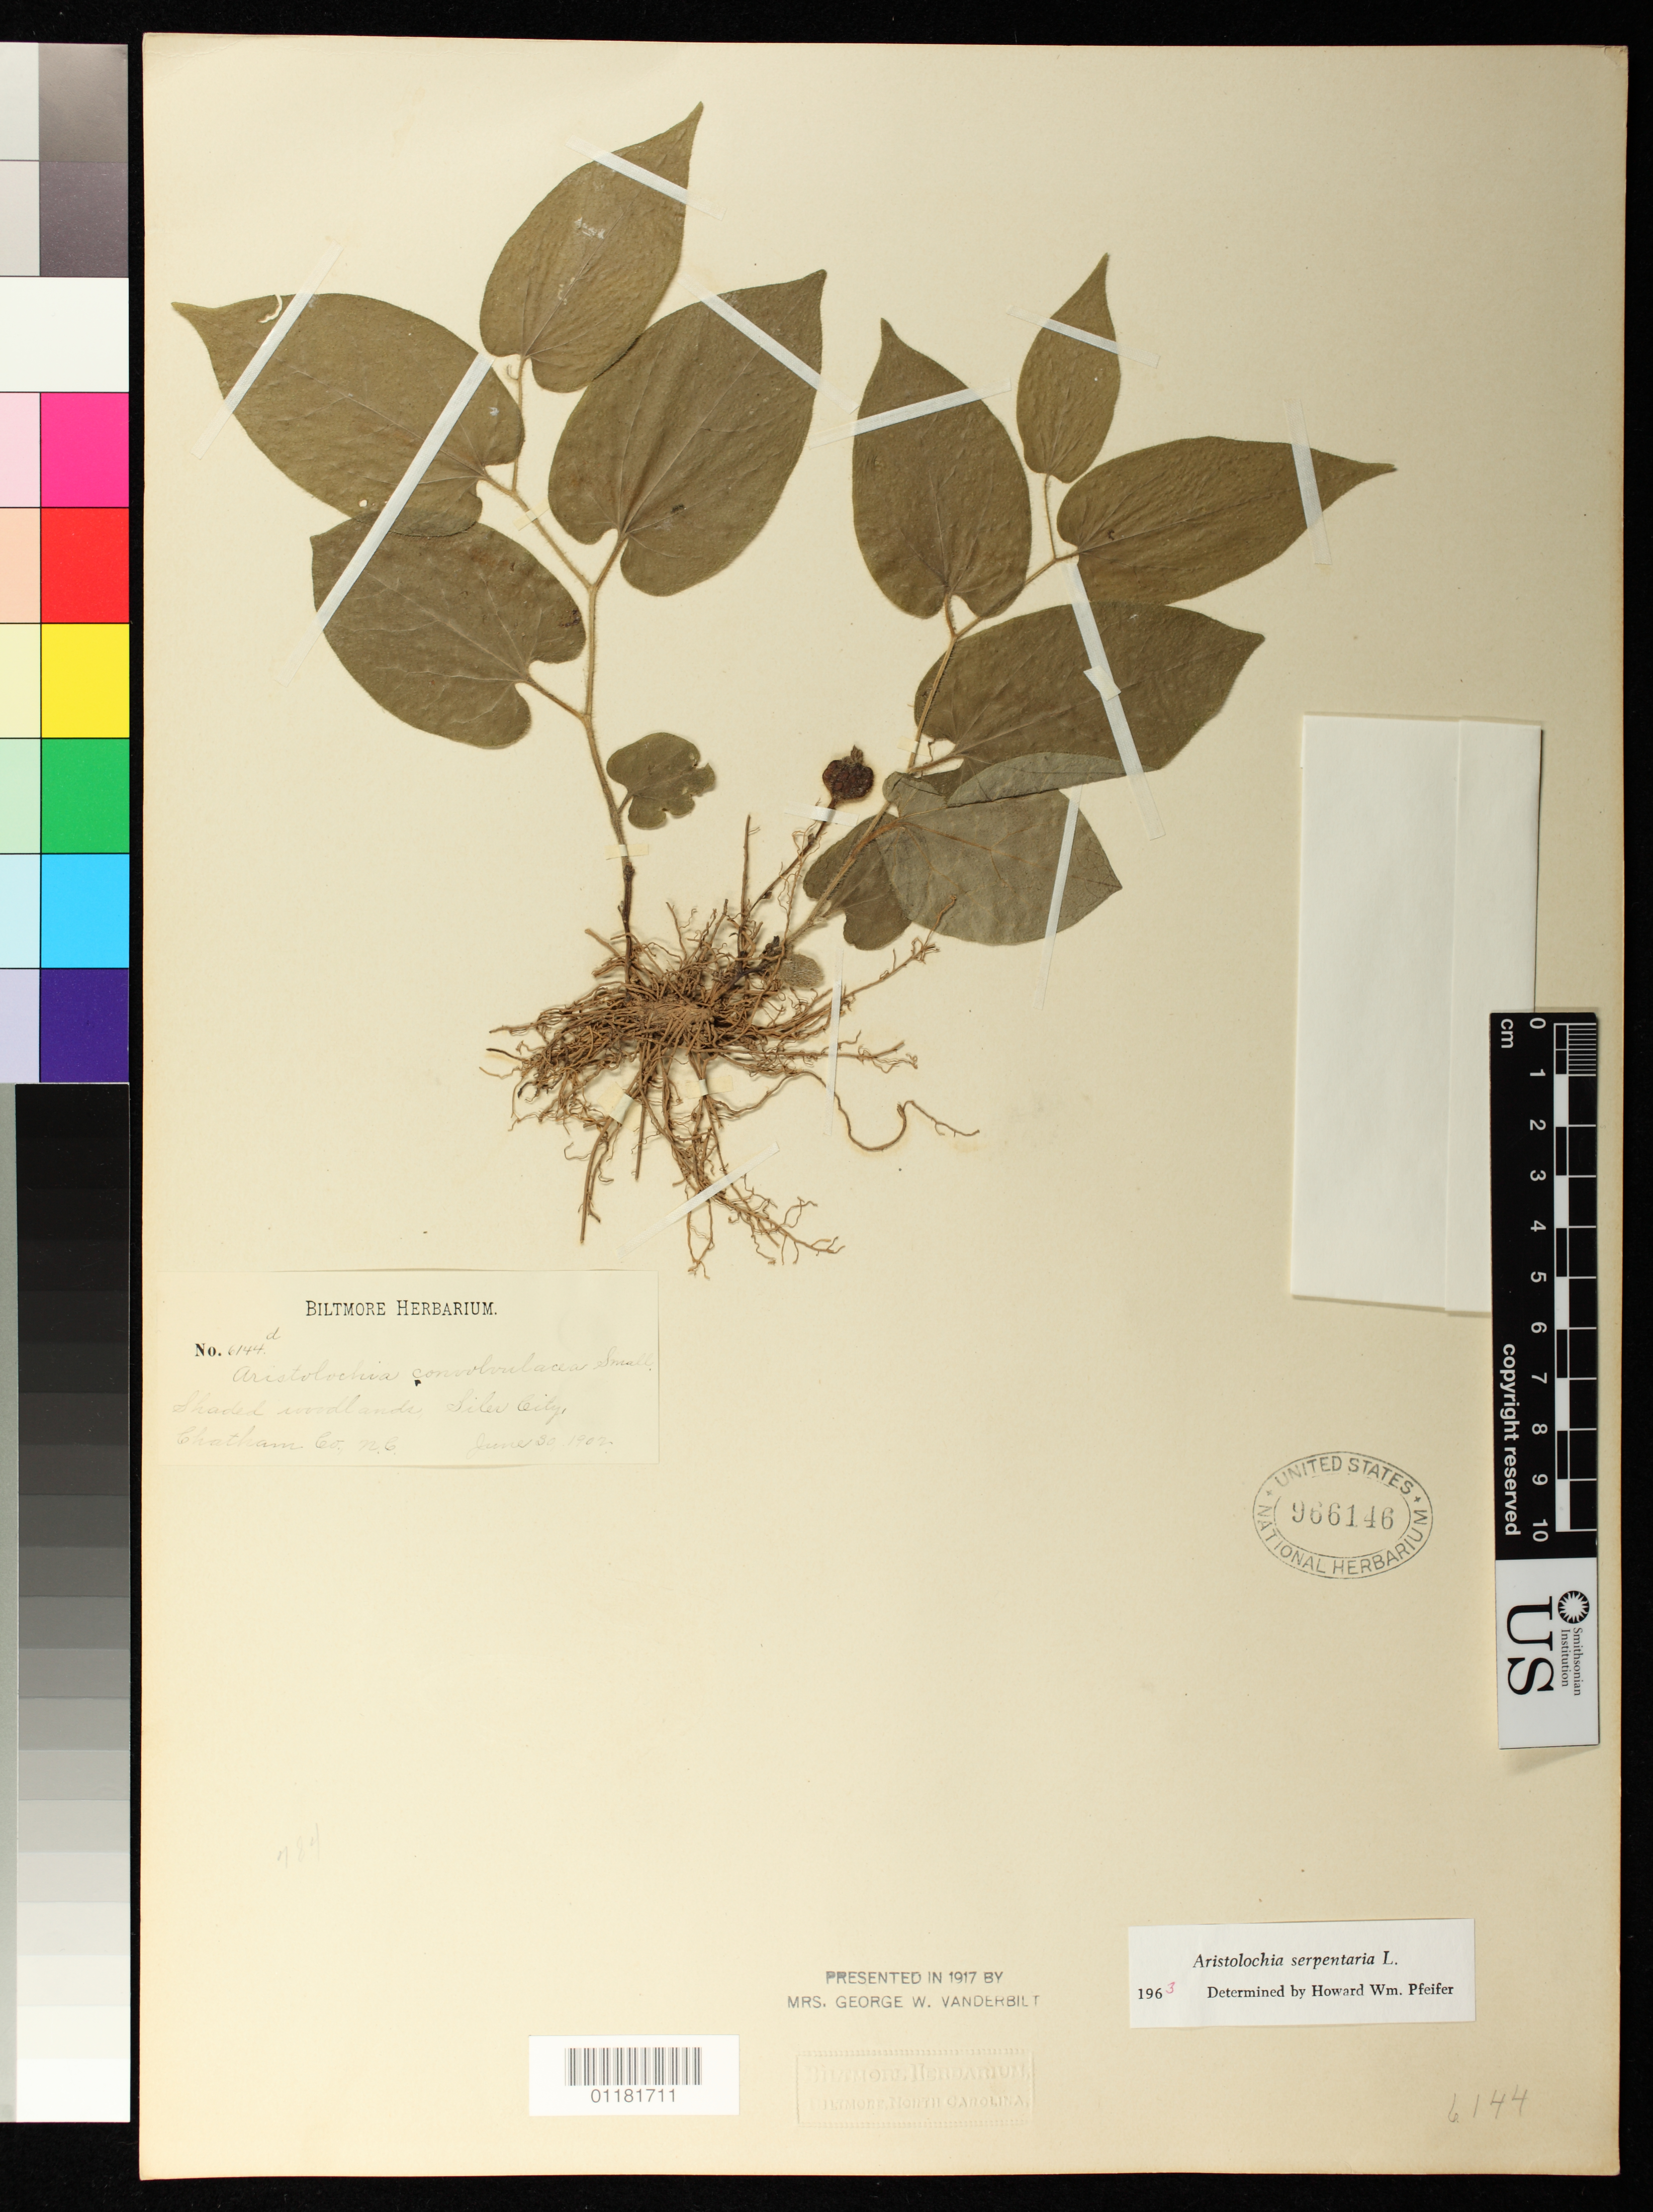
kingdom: Plantae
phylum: Tracheophyta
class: Magnoliopsida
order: Piperales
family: Aristolochiaceae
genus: Aristolochia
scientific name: Aristolochia serpentaria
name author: L.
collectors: ex herb. Biltmore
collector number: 6144d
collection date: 1902-06-30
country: United States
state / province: North Carolina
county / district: Chatham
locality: Shaded woodlands, Siler City, Chatham County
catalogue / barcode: US 966146